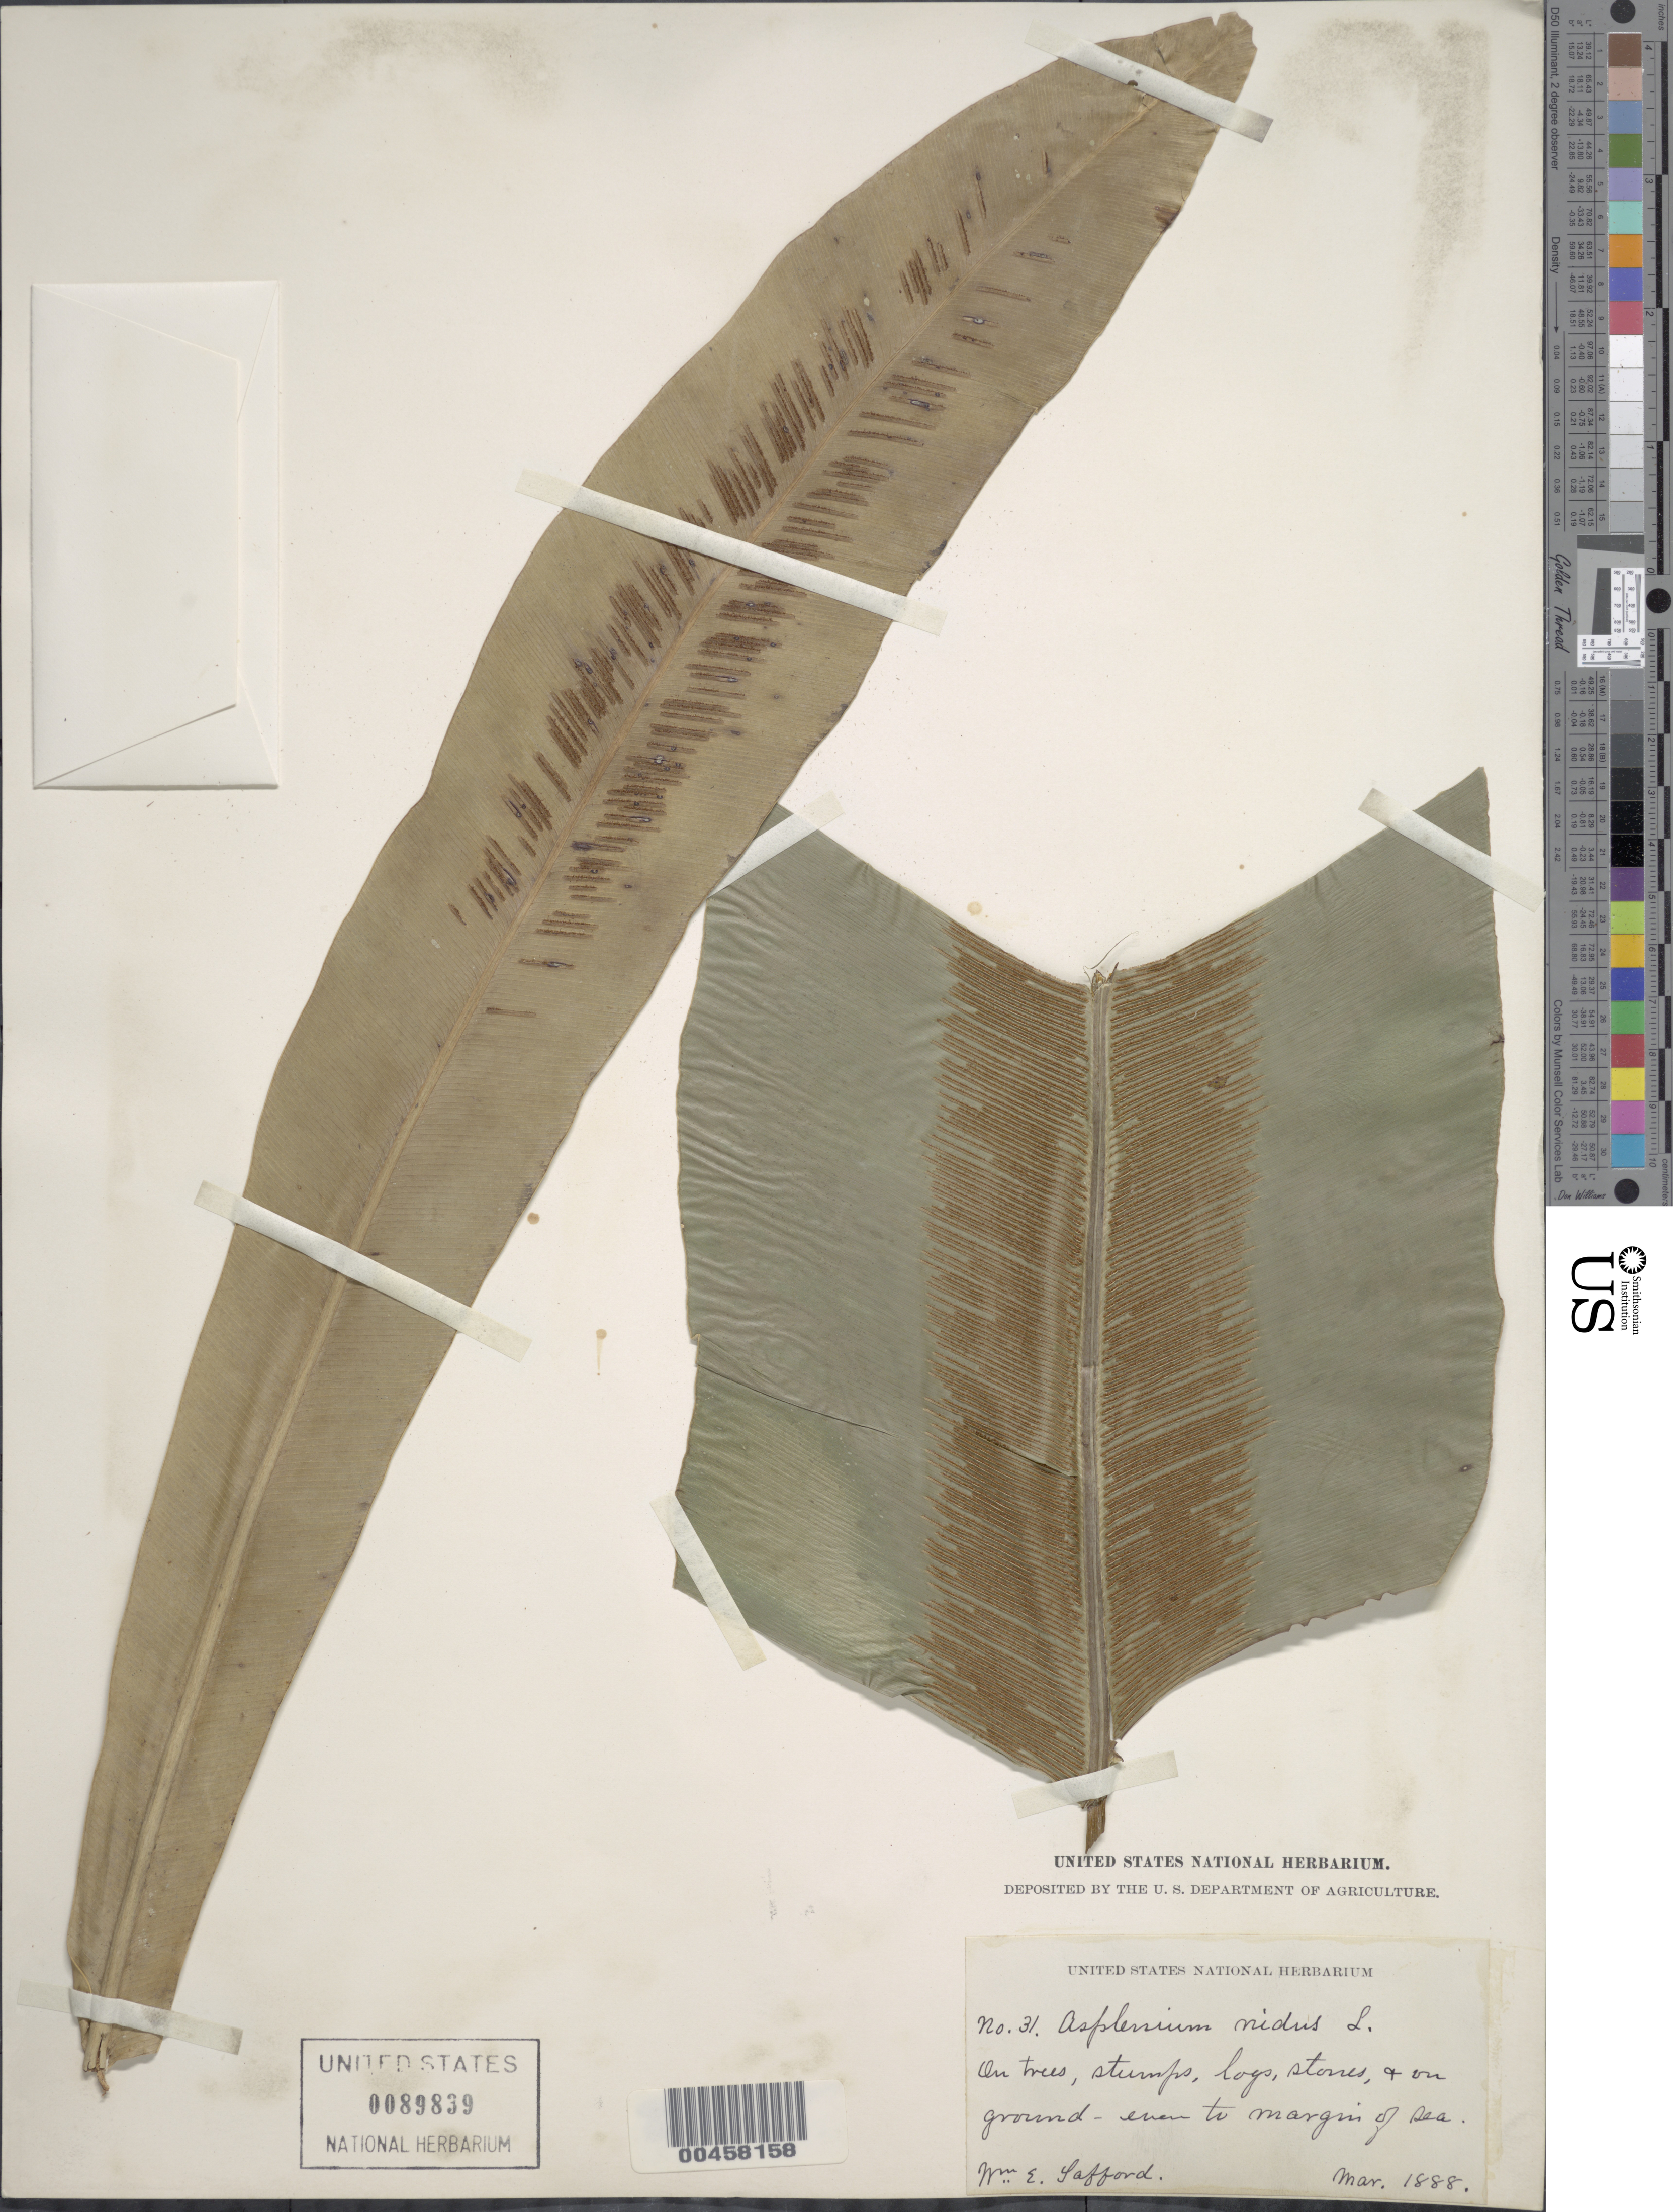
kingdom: Plantae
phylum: Tracheophyta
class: Polypodiopsida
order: Polypodiales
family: Aspleniaceae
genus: Asplenium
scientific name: Asplenium nidus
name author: L.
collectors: W. E. Safford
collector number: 31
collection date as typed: Mar 1888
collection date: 1888-03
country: United States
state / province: Hawaii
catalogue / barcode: US 89839